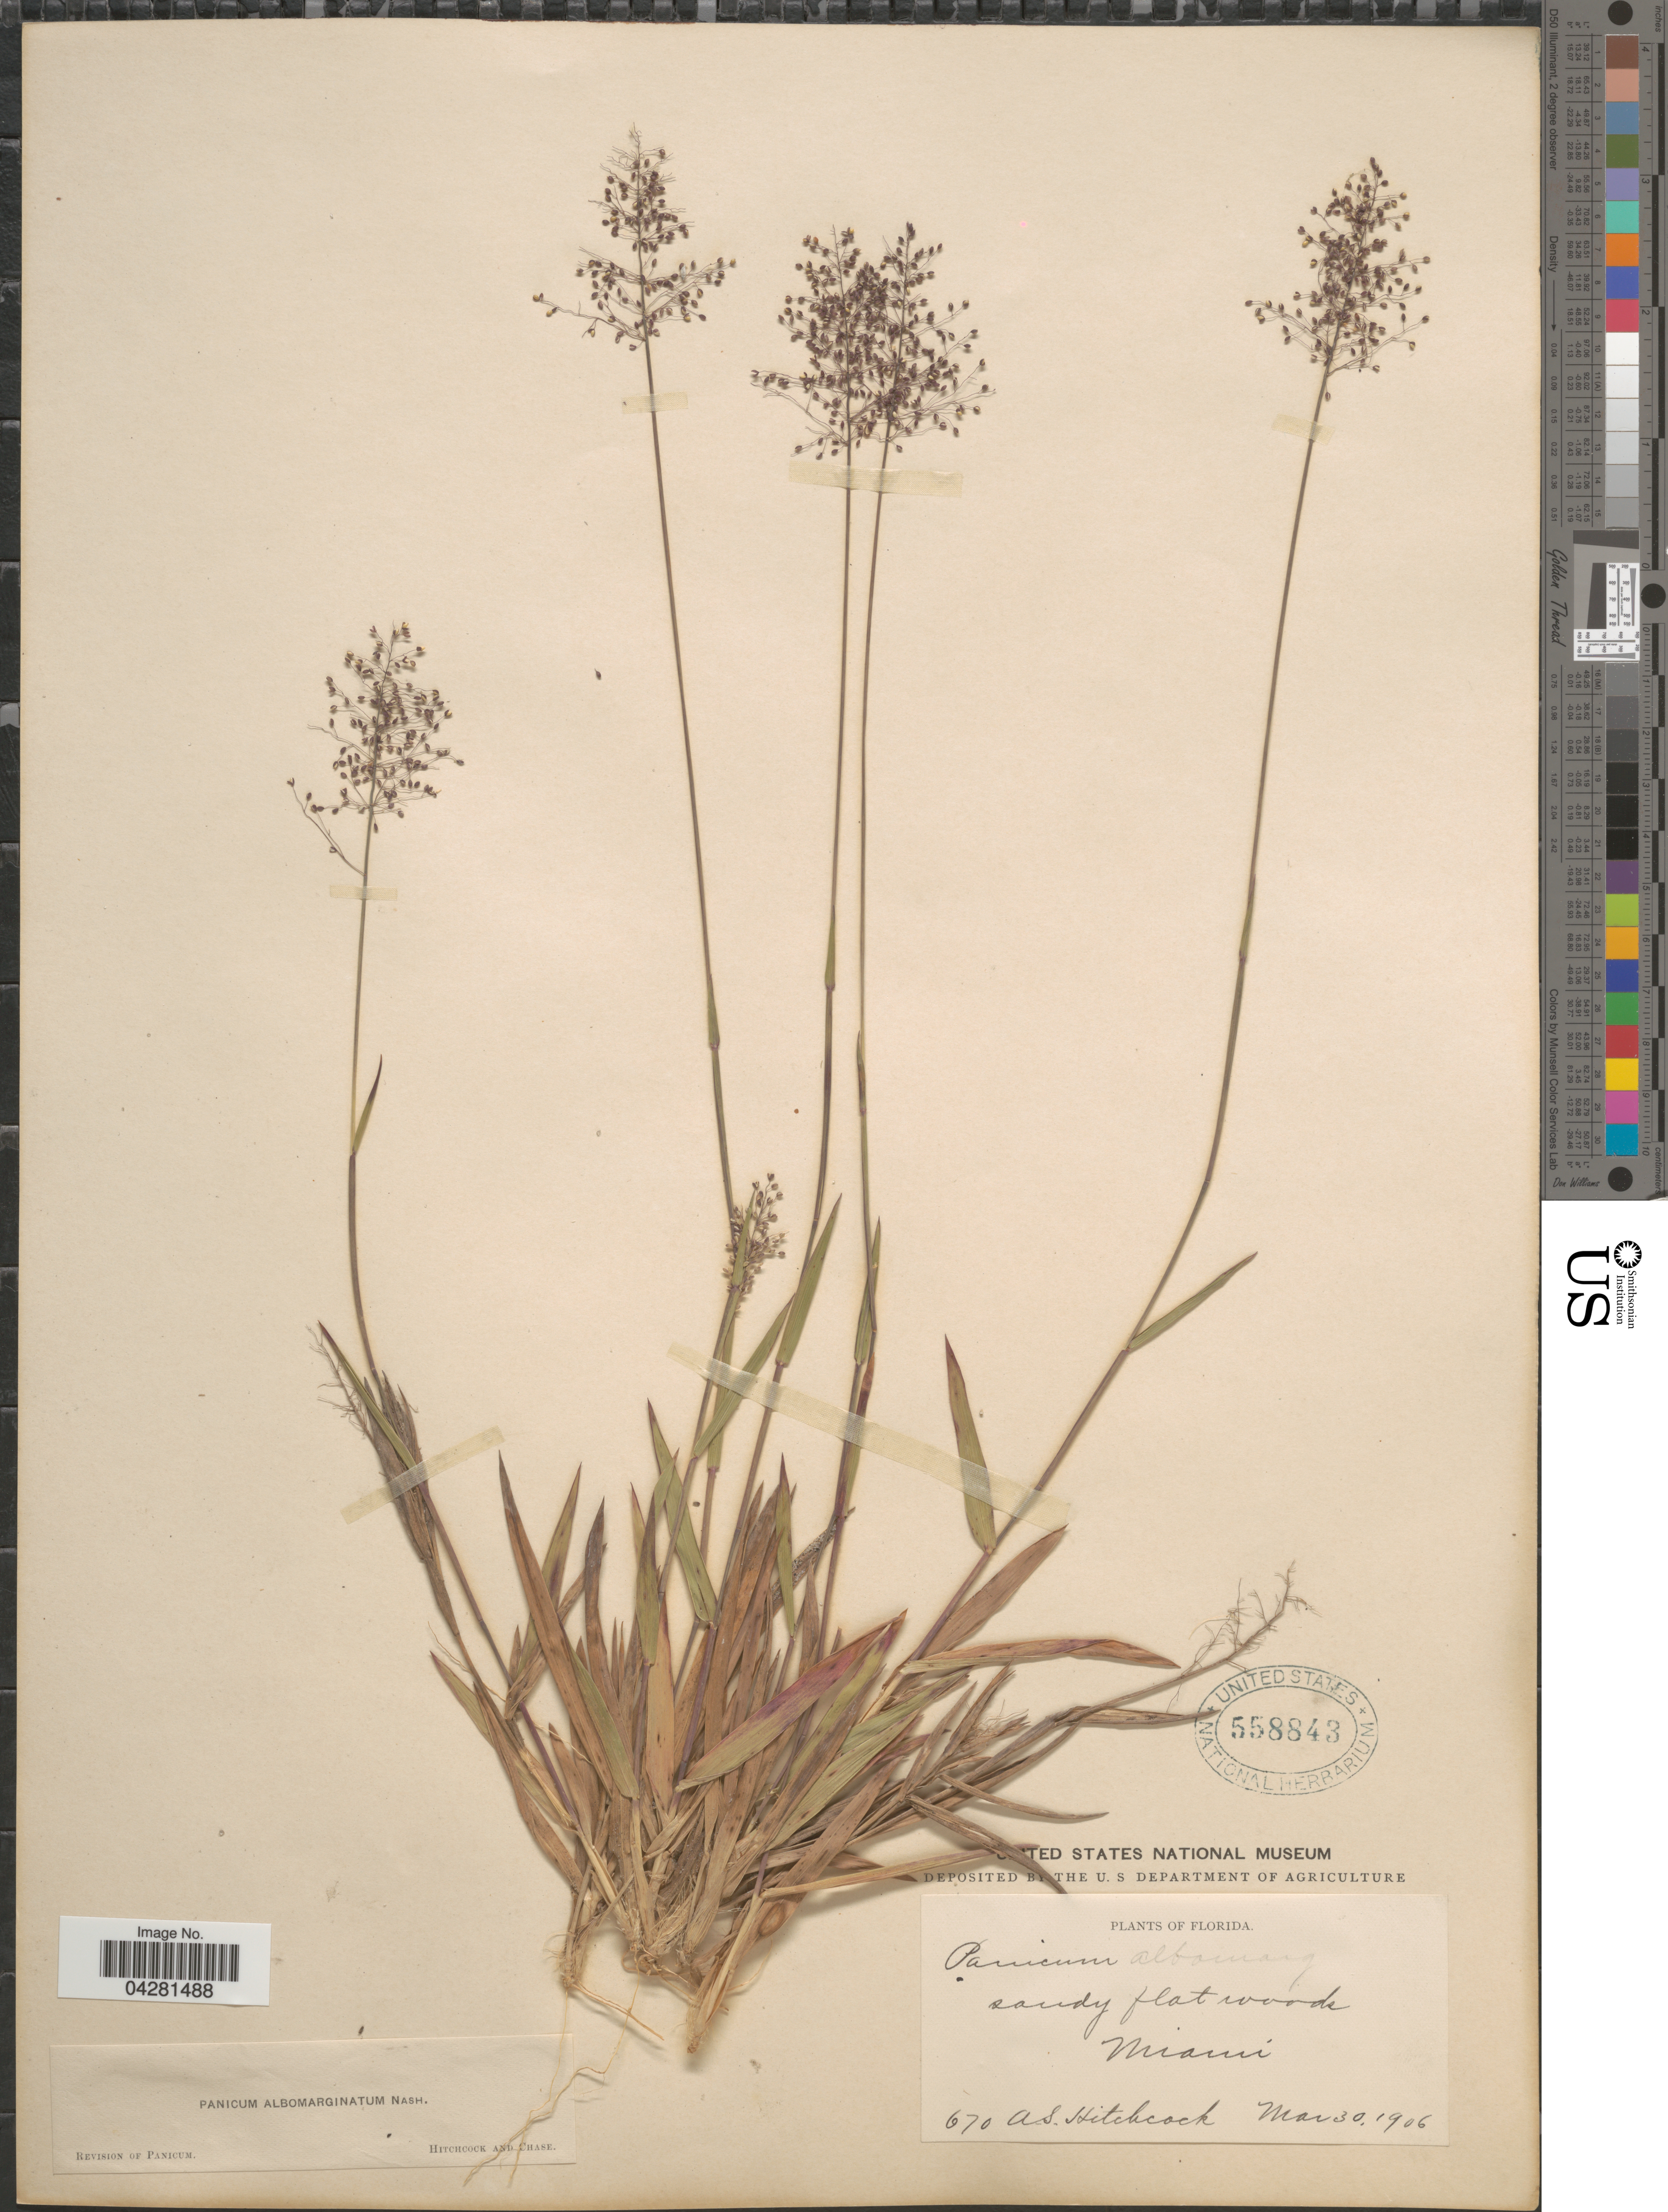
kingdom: Plantae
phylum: Tracheophyta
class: Liliopsida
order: Poales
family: Poaceae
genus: Dichanthelium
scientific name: Dichanthelium dichotomum var. unciphyllum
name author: (Trin.) Davidse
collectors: A. S. Hitchcock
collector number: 670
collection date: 1906-03-30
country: United States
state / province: Florida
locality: Sandy flat woods. Miami.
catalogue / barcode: US 558843